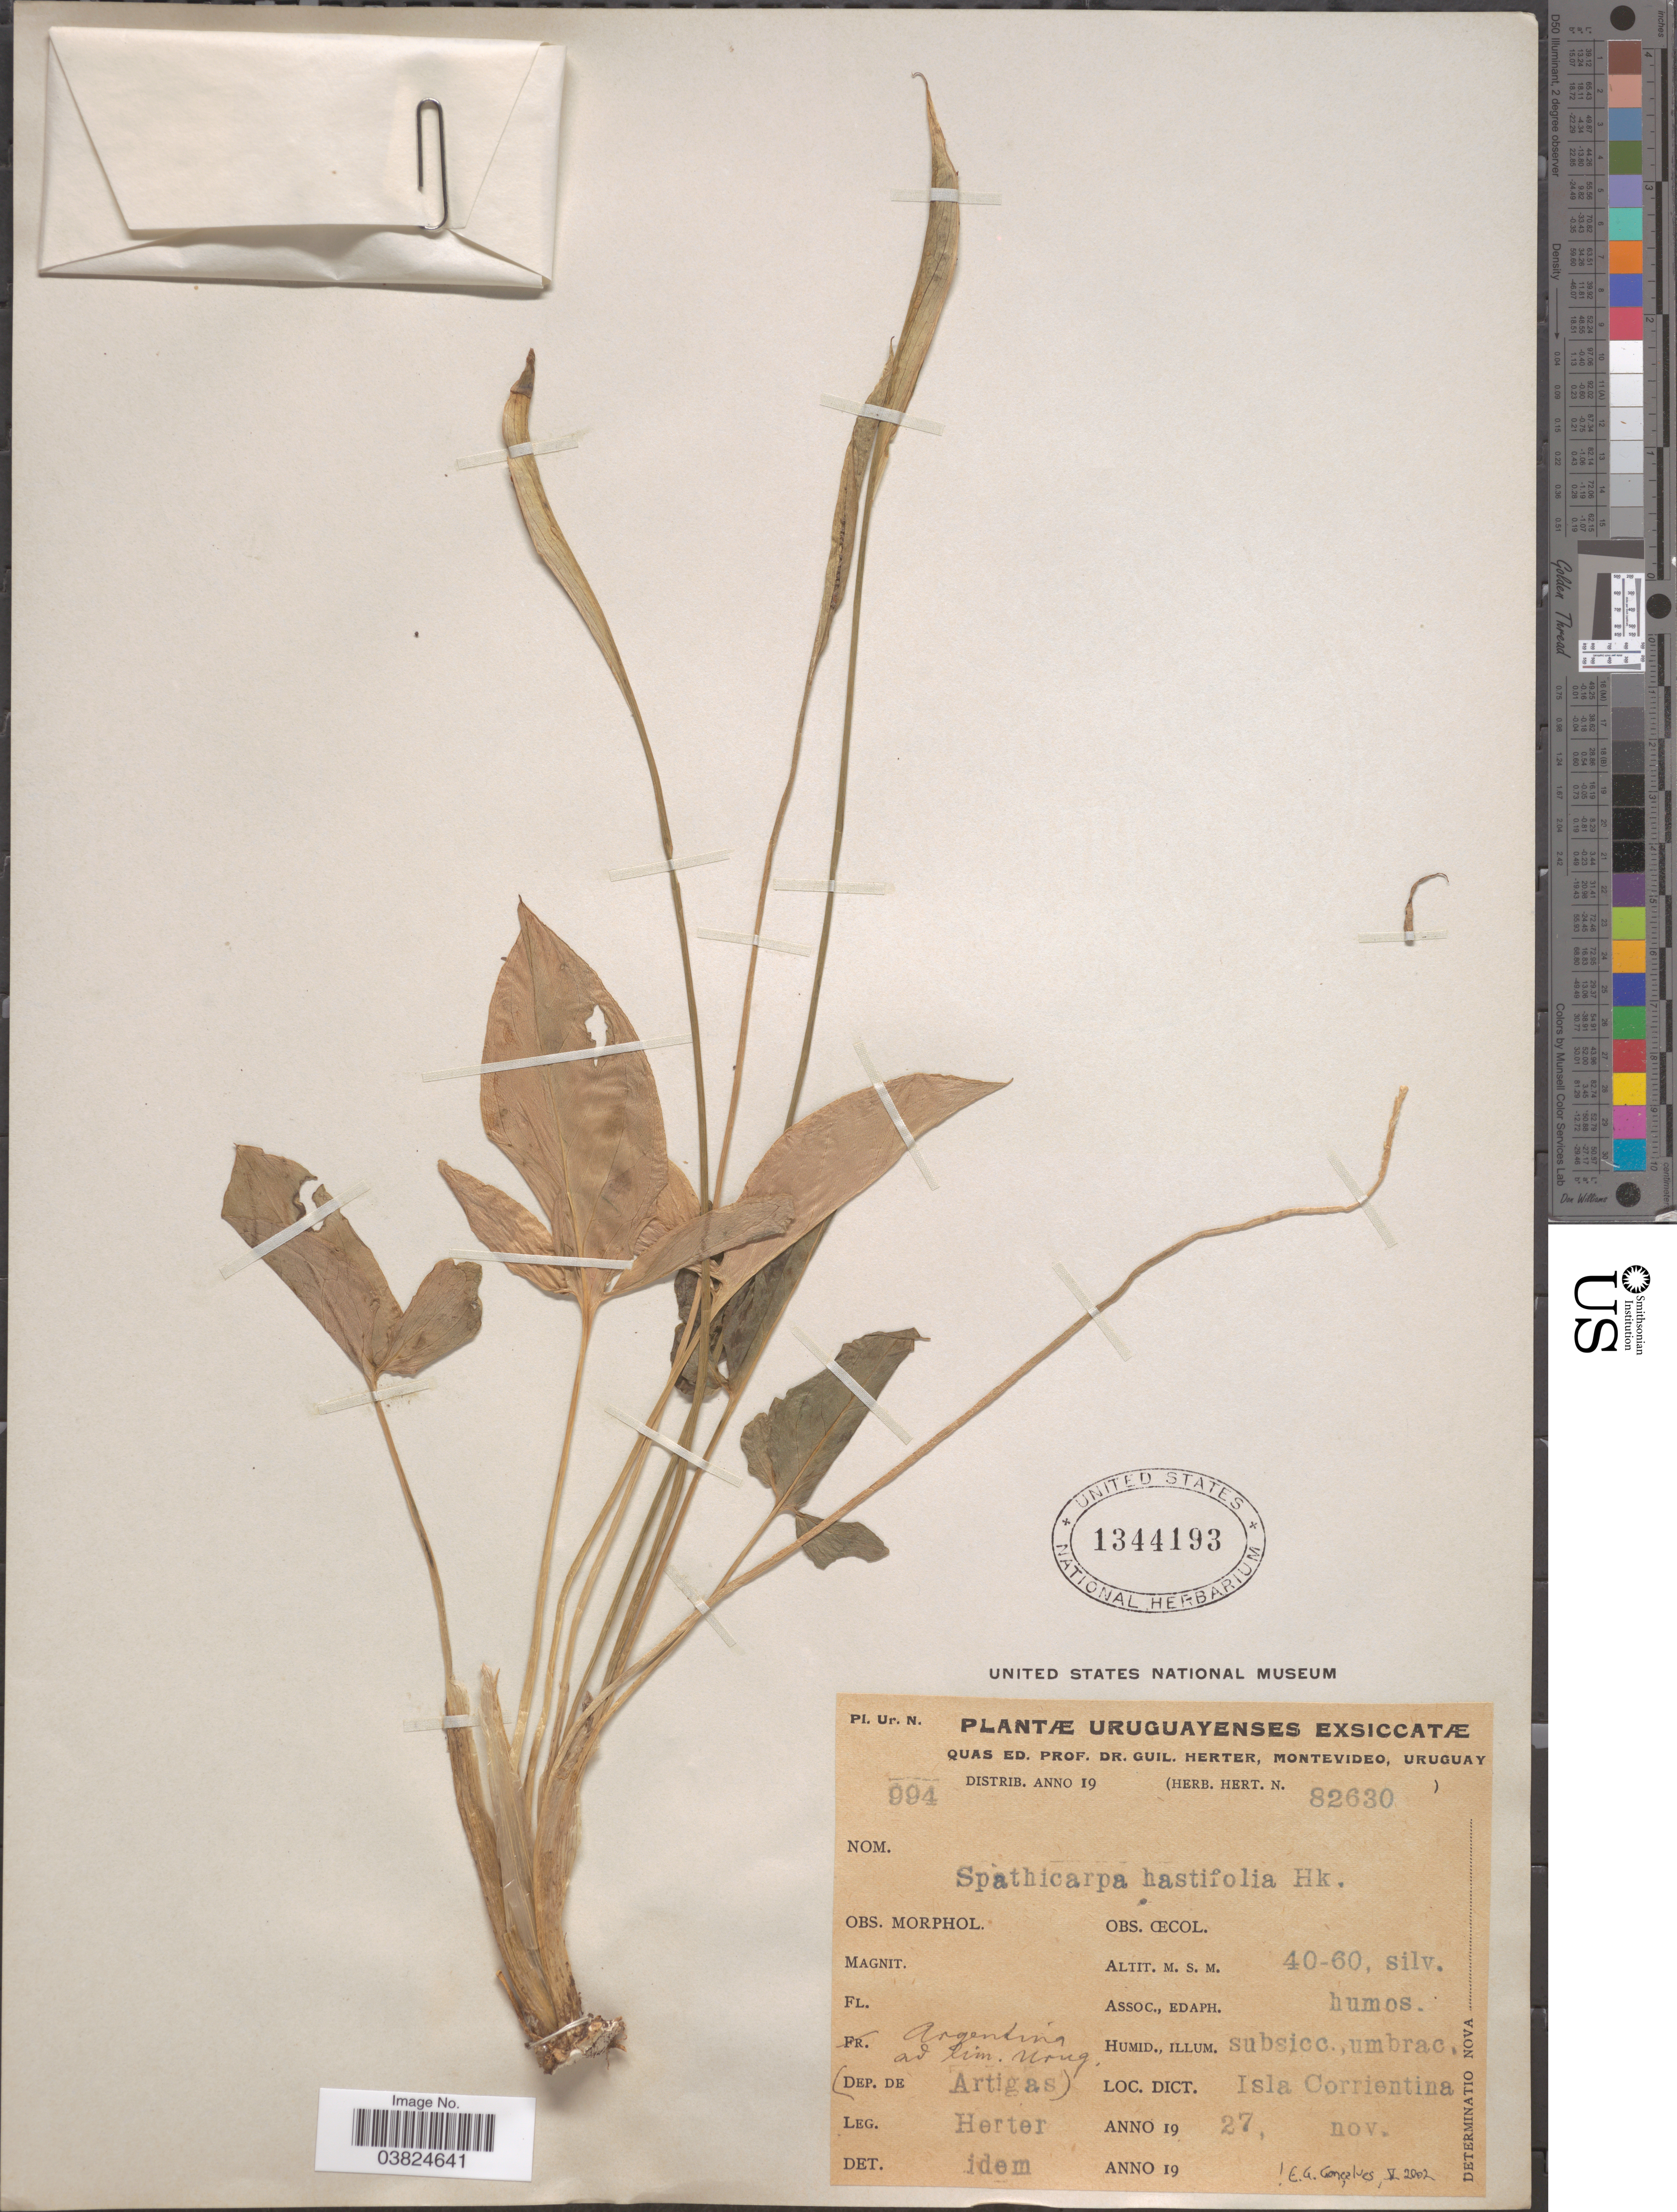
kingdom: Plantae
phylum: Tracheophyta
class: Liliopsida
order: Alismatales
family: Araceae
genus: Spathicarpa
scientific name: Spathicarpa hastifolia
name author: Hook.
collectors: G. Herter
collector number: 994/82630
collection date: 1927-11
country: Uruguay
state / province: Artigas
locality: Dep. de Artigas. Isla Corrientina.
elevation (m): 40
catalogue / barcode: US 1344193